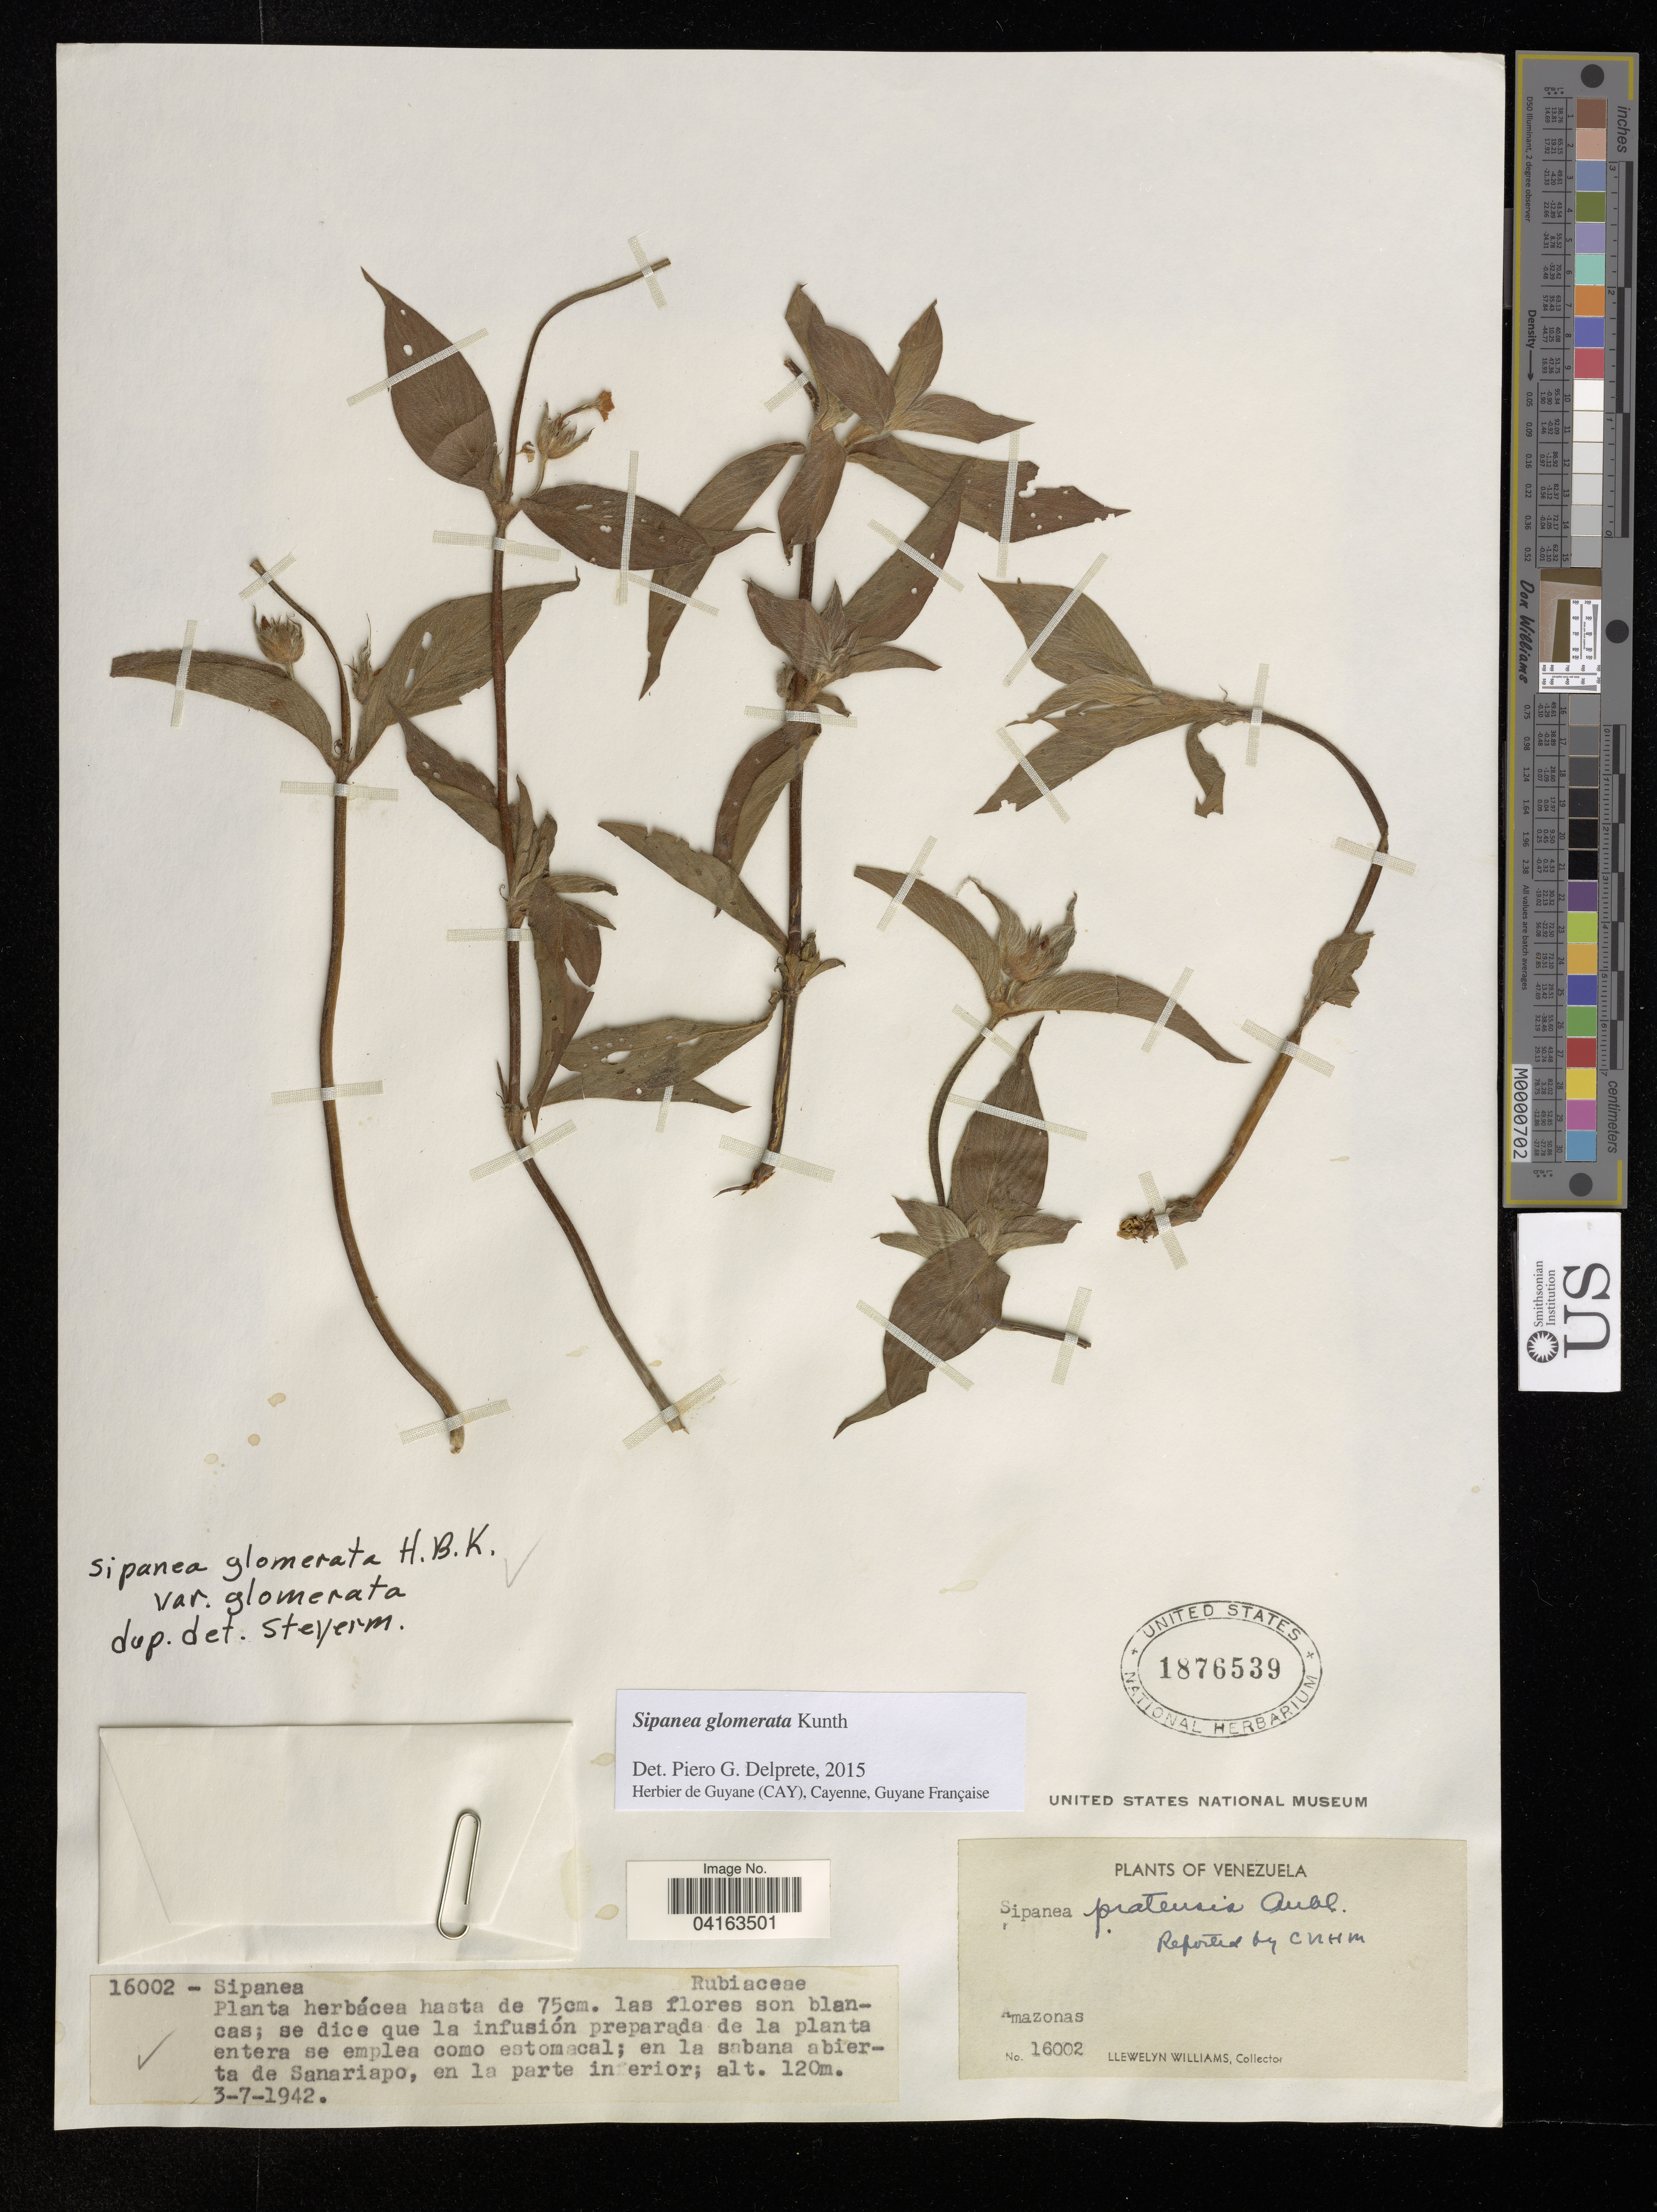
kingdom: Plantae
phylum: Tracheophyta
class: Magnoliopsida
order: Gentianales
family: Rubiaceae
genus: Sipanea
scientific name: Sipanea glomerata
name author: Kunth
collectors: Ll. Williams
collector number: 16002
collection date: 1942-07-03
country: Venezuela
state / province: Amazonas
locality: En la sabana abierta de Sanariao, en la parte inferior.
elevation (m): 120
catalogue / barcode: US 1876539